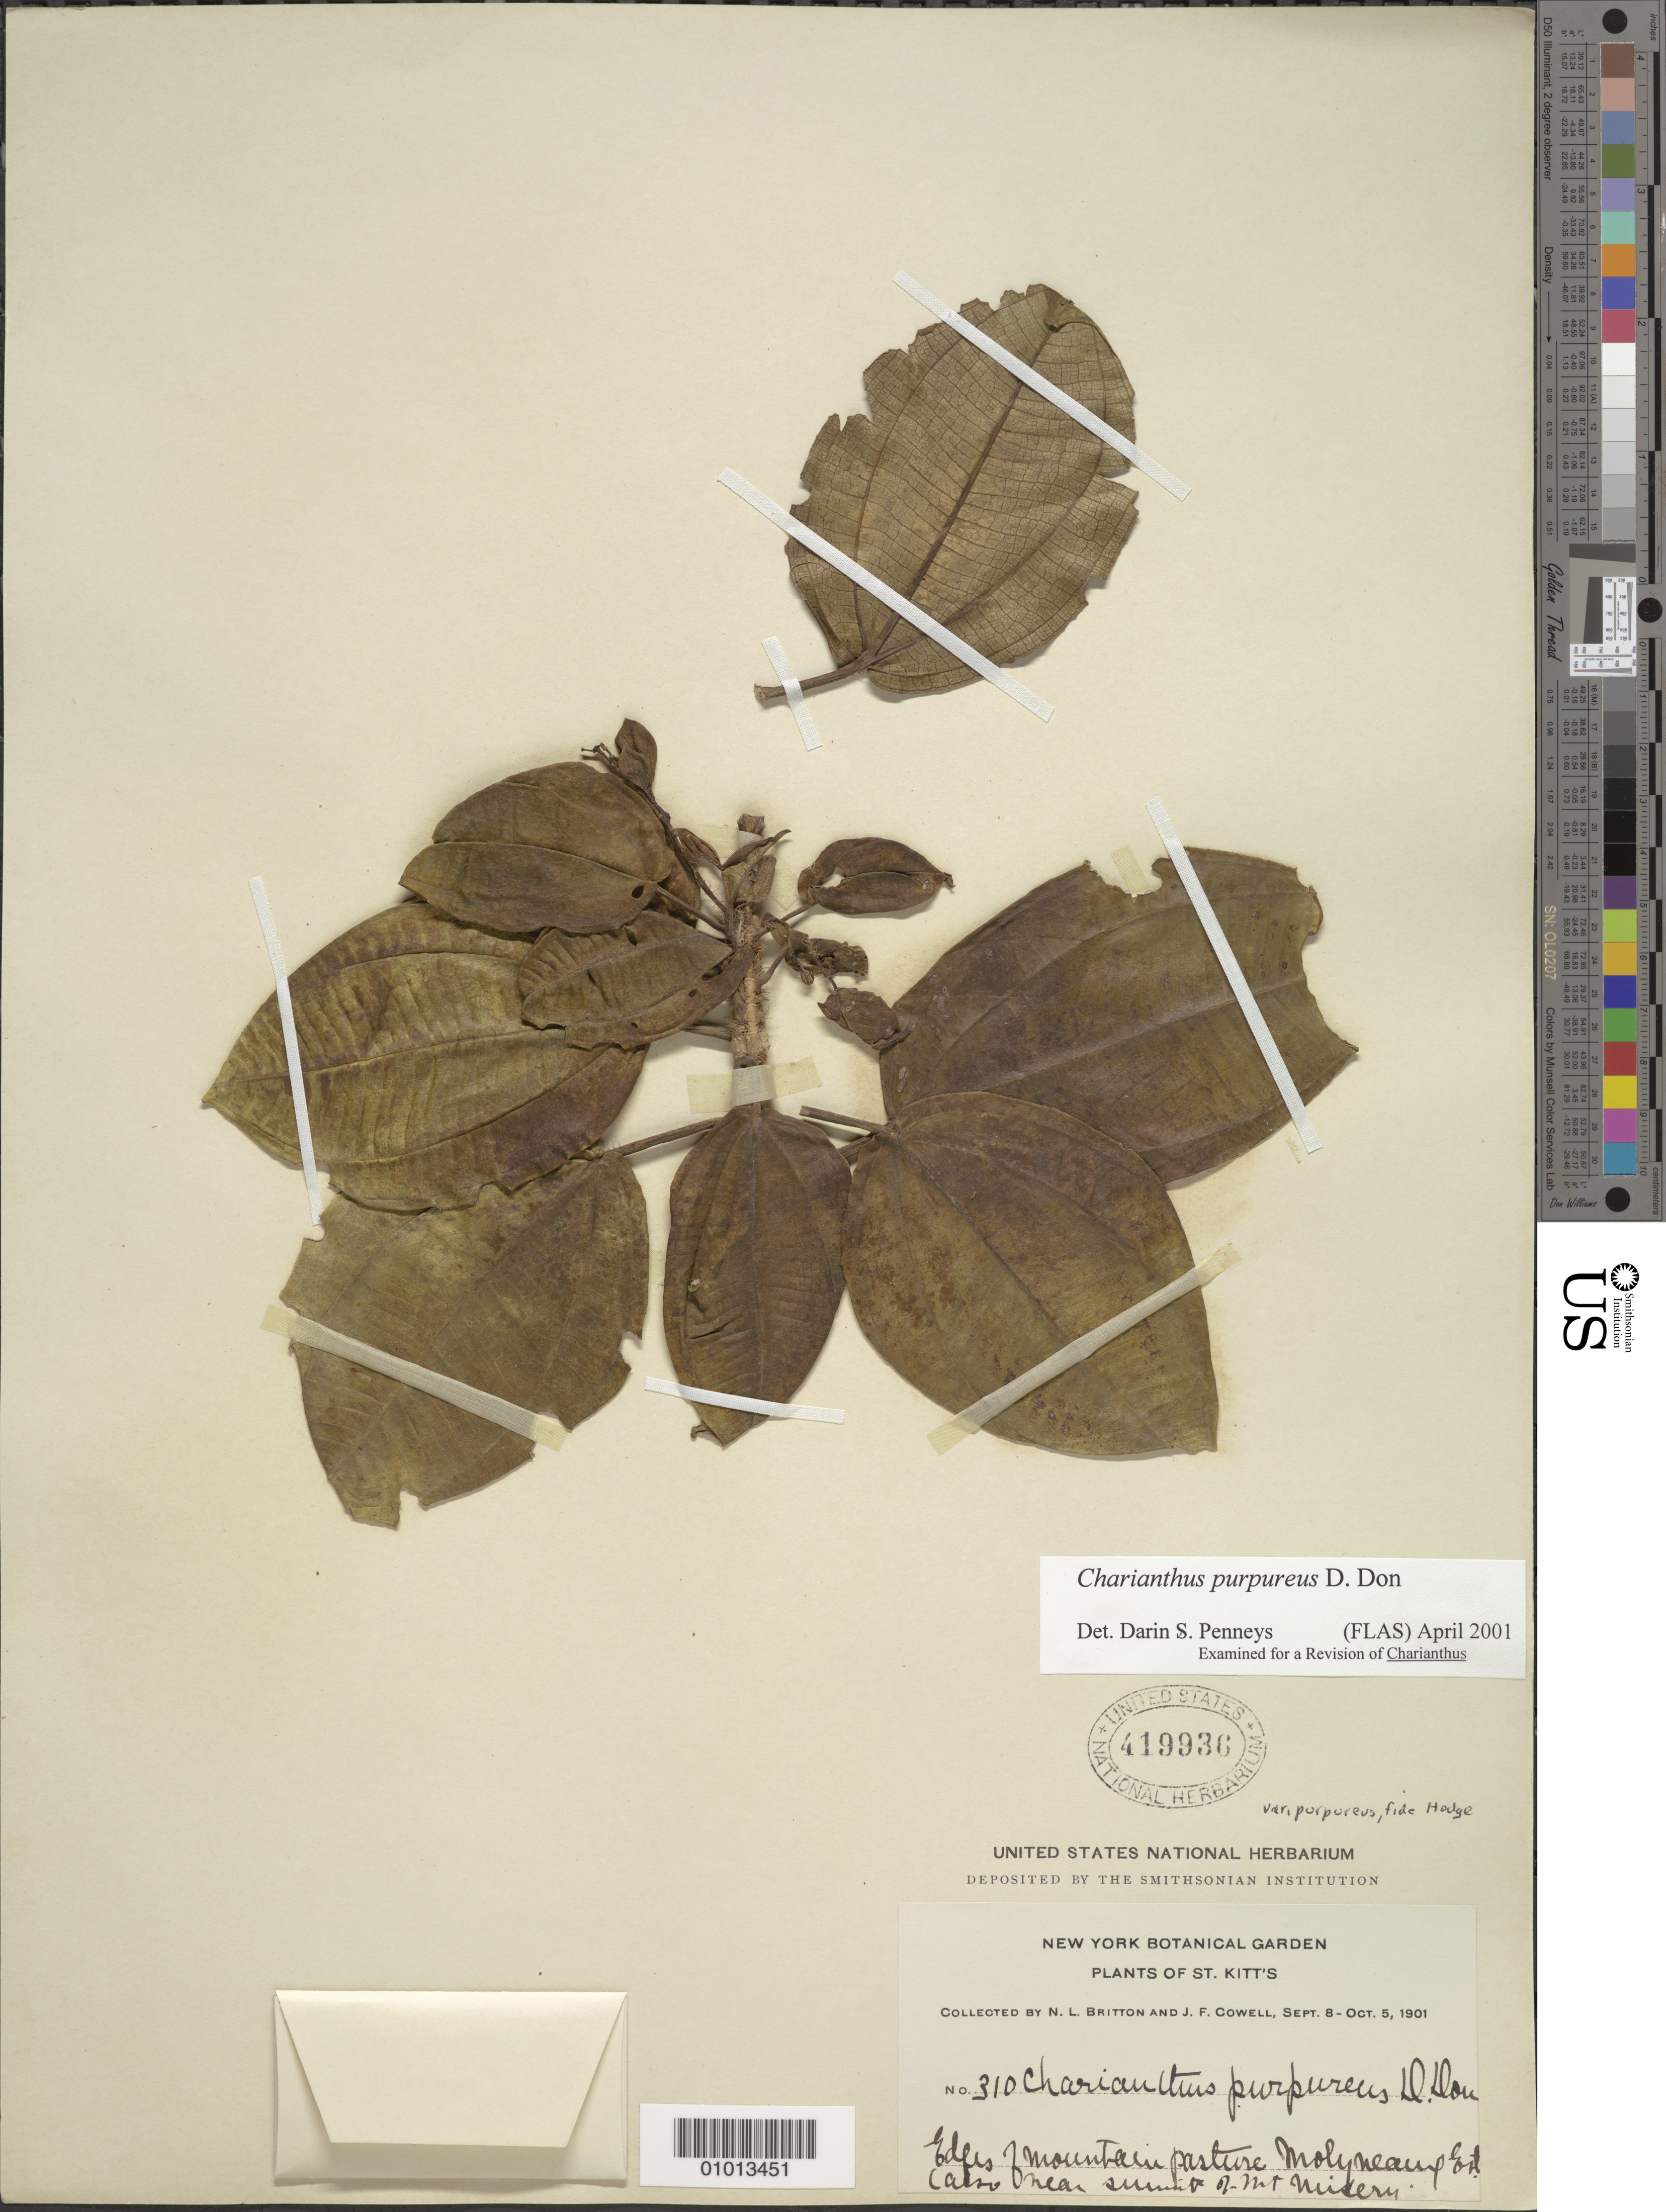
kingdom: Plantae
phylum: Tracheophyta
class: Magnoliopsida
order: Myrtales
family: Melastomataceae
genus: Charianthus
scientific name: Charianthus purpureus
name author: D. Don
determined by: Penneys, D. S.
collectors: N. Britton & J. F. Cowell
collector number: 310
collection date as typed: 08 Sep 1901 to 05 Oct 1901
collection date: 1901-09-08/1901-10-05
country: St. Christopher-Nevis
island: St. Christopher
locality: Molyneaux and near summit of Mt. Misery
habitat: Edges of mountain pasture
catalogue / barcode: US 419936